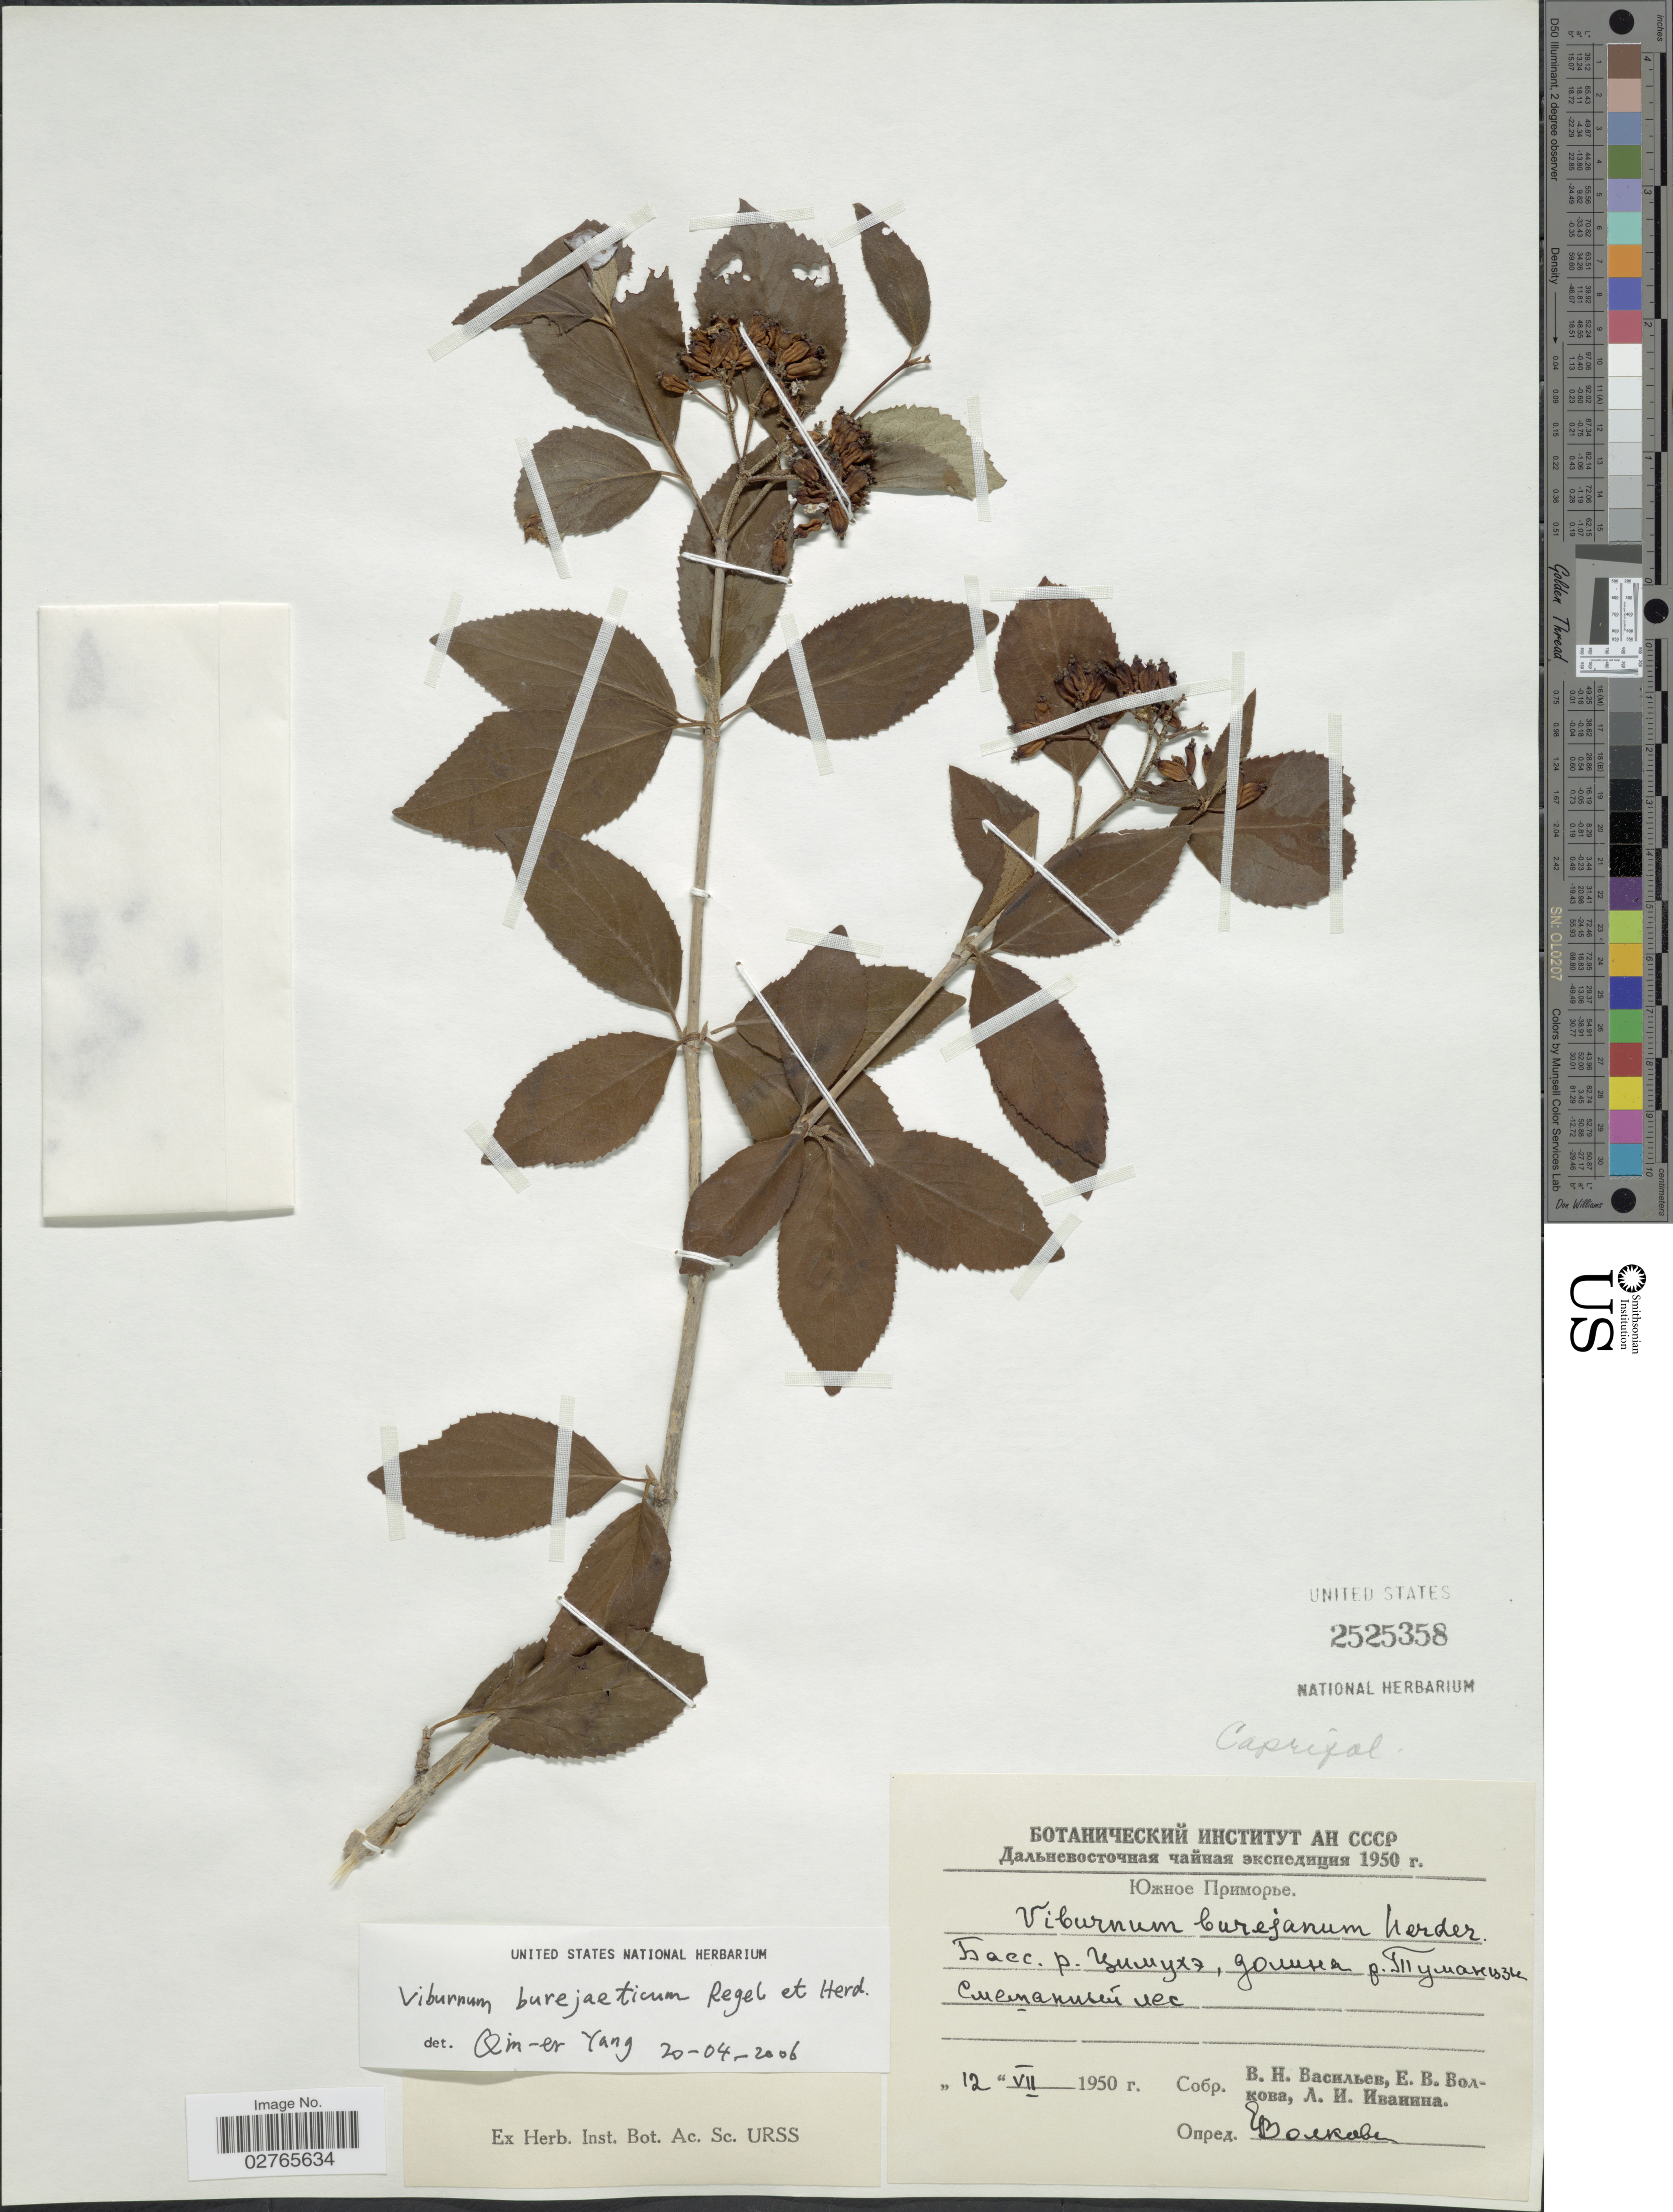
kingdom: Plantae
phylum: Tracheophyta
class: Magnoliopsida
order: Dipsacales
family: Viburnaceae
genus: Viburnum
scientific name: Viburnum burejaeticum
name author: Regel & Herd.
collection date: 1950-07-12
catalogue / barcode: US 2525358